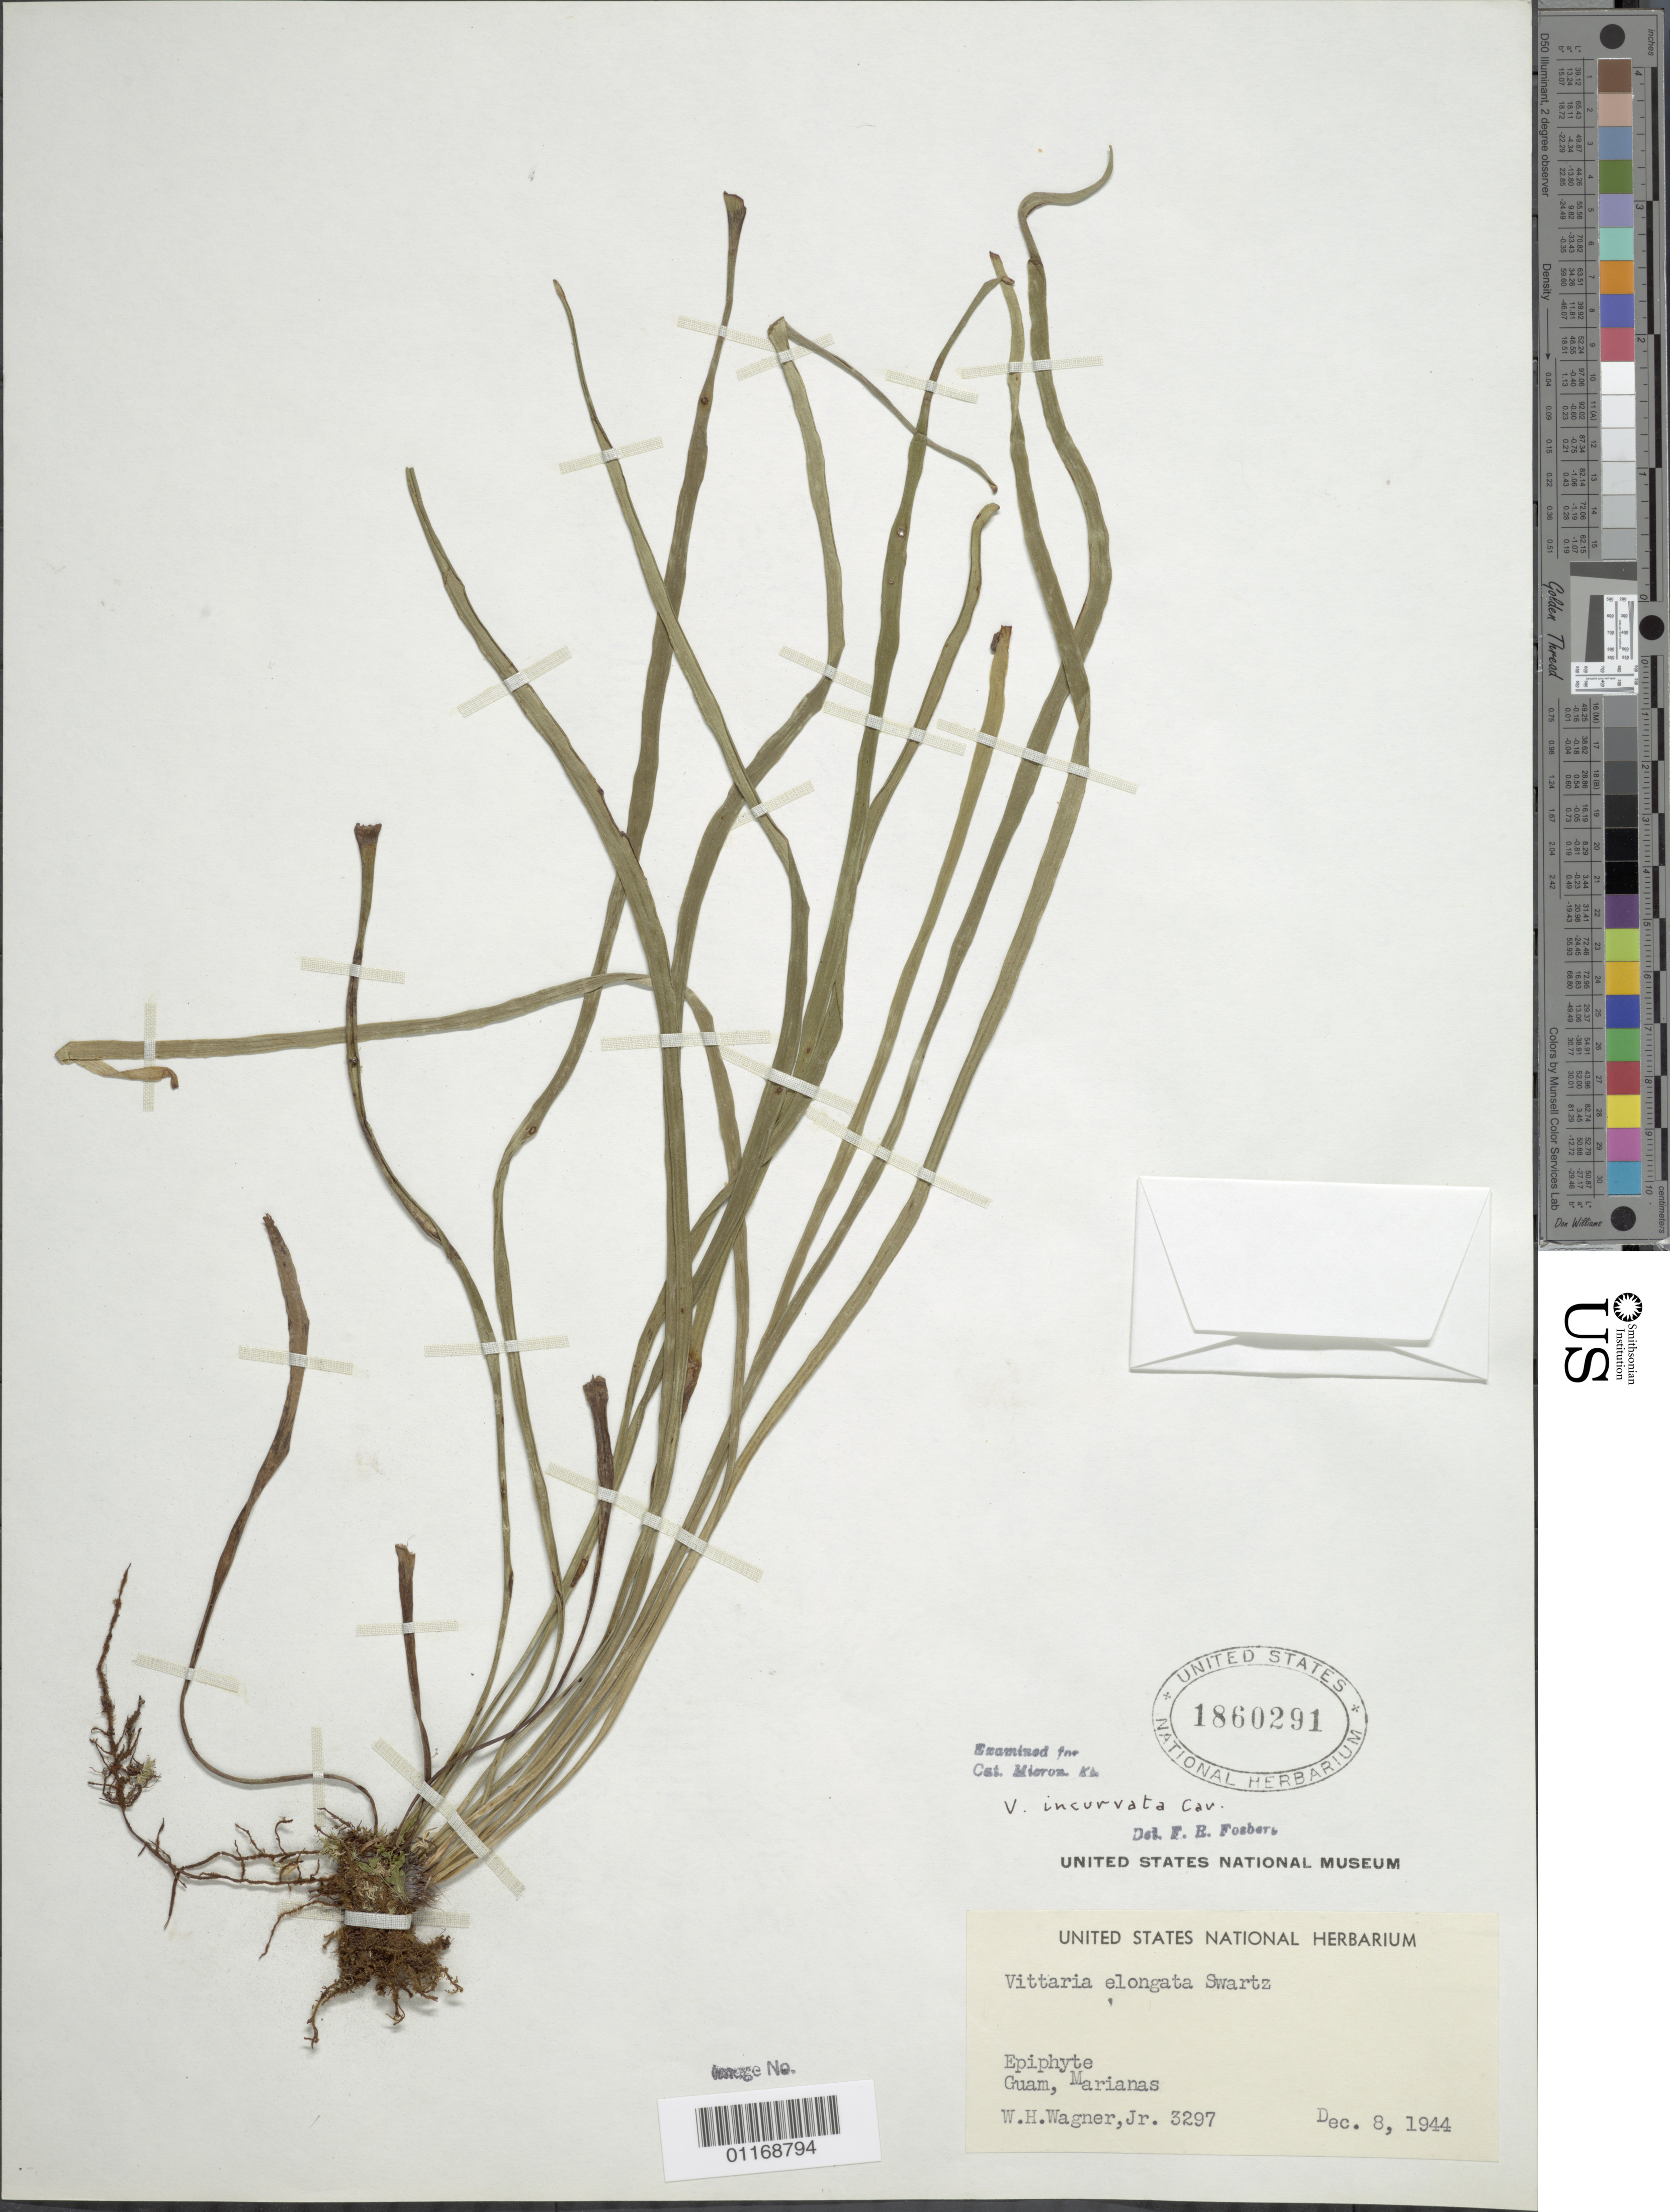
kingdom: Plantae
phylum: Tracheophyta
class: Polypodiopsida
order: Polypodiales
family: Pteridaceae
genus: Haplopteris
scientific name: Haplopteris ensiformis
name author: (Sw.) E.H. Crane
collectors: W. H. Wagner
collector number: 3297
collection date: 1944-12-08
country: Guam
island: Guam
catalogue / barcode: US 1860291